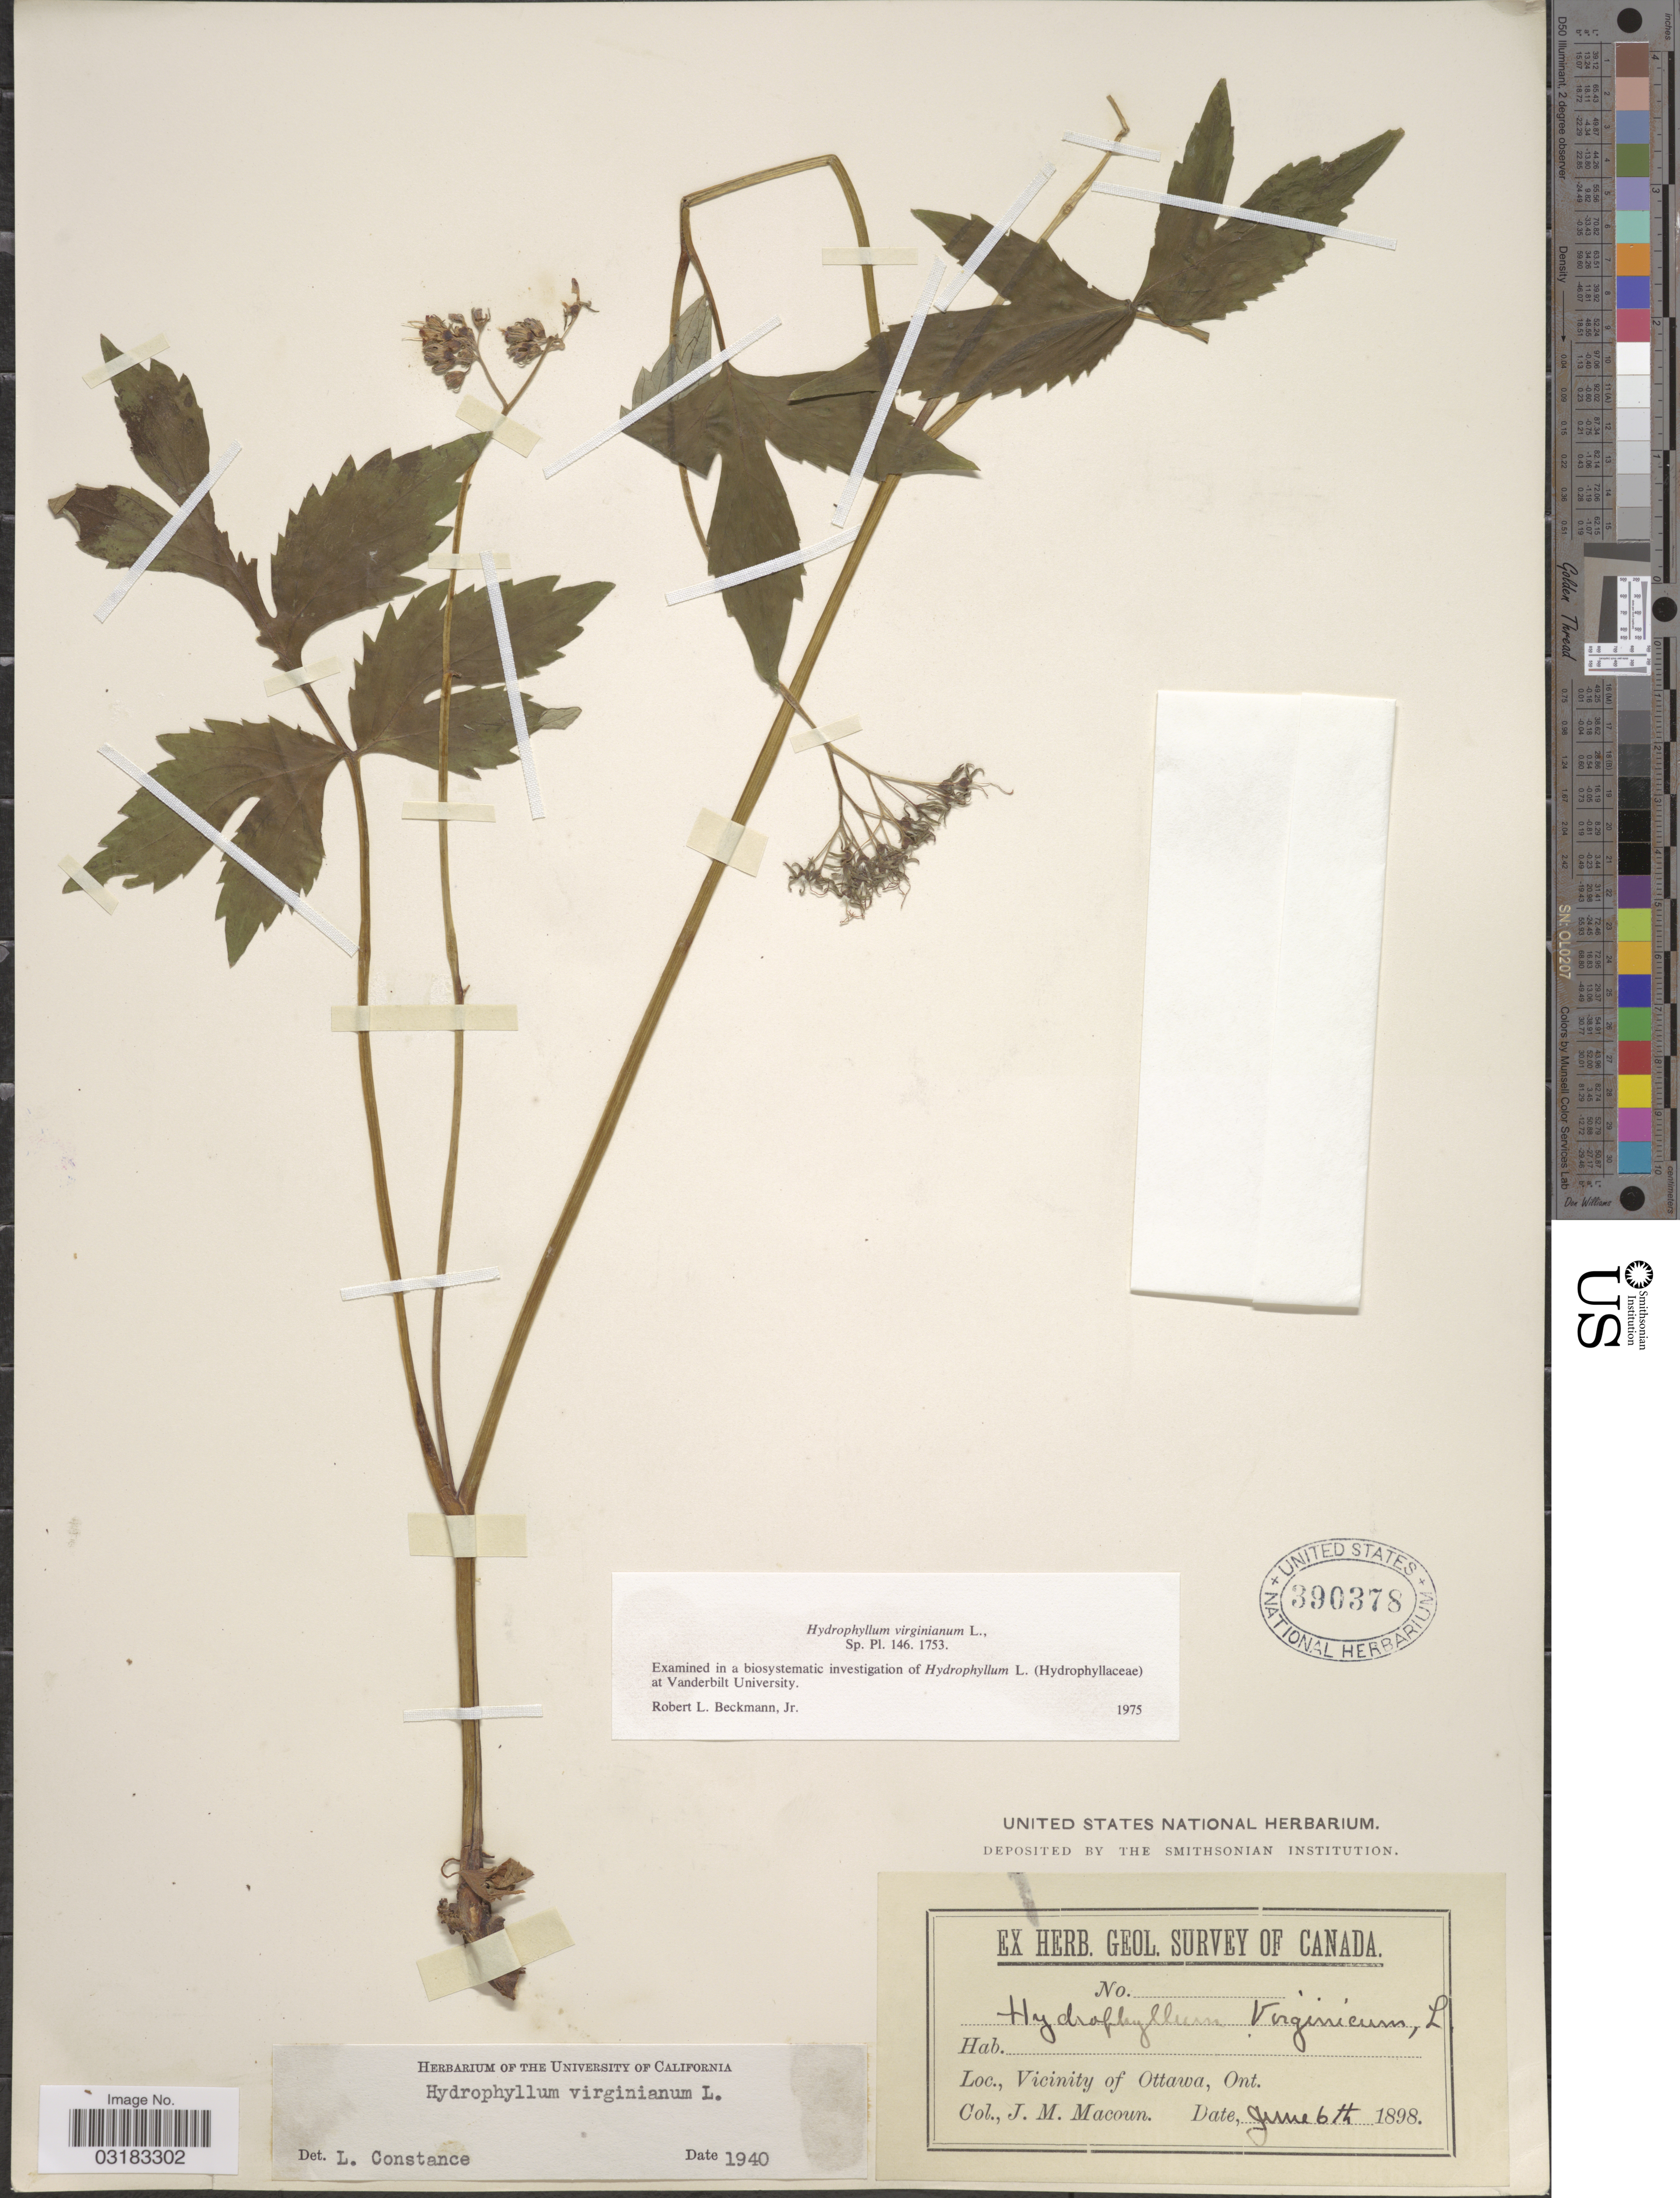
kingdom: Plantae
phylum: Tracheophyta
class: Magnoliopsida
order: Boraginales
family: Hydrophyllaceae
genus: Hydrophyllum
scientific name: Hydrophyllum virginianum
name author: L.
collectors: J. M. Macoun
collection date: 1898-06-06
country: Canada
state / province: Ontario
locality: Vicinity of Ottawa.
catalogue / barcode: US 390378